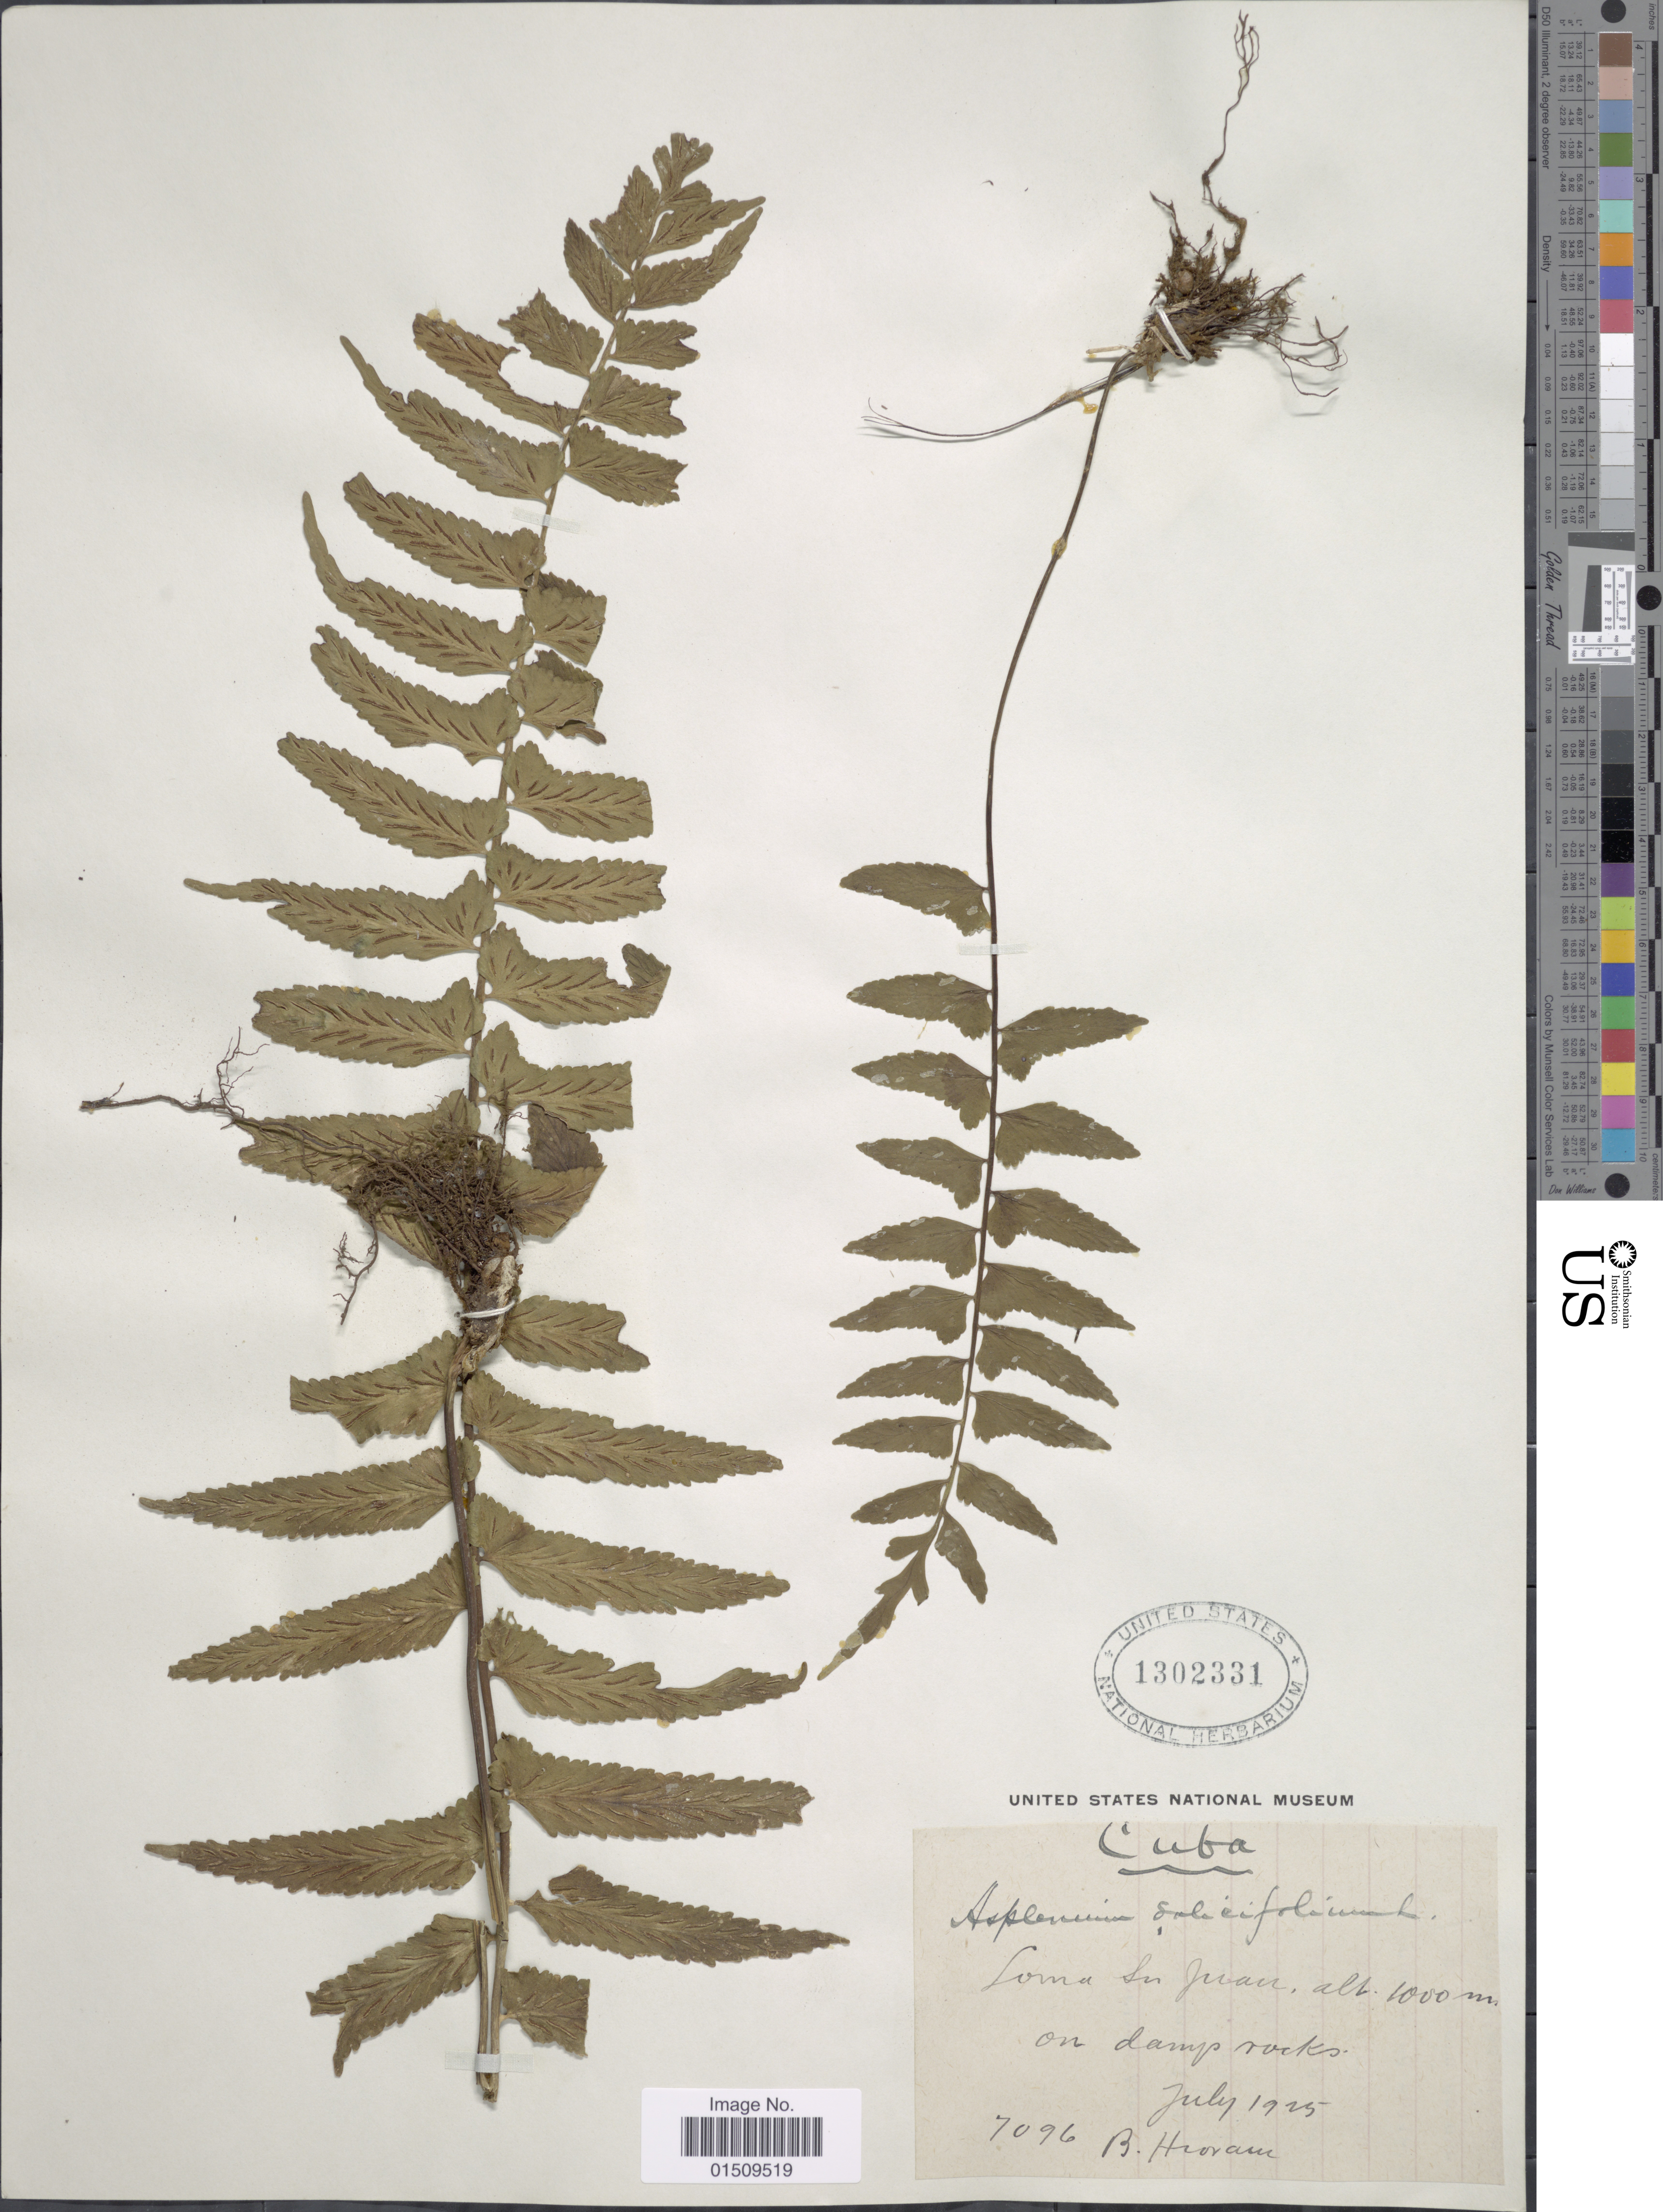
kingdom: Plantae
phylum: Tracheophyta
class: Polypodiopsida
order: Polypodiales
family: Aspleniaceae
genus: Asplenium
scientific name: Asplenium salicifolium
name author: L.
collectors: Bro. Hioram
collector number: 7096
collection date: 1925-07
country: Cuba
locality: Cuba, Loma San Juan.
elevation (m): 1000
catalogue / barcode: US 1302331